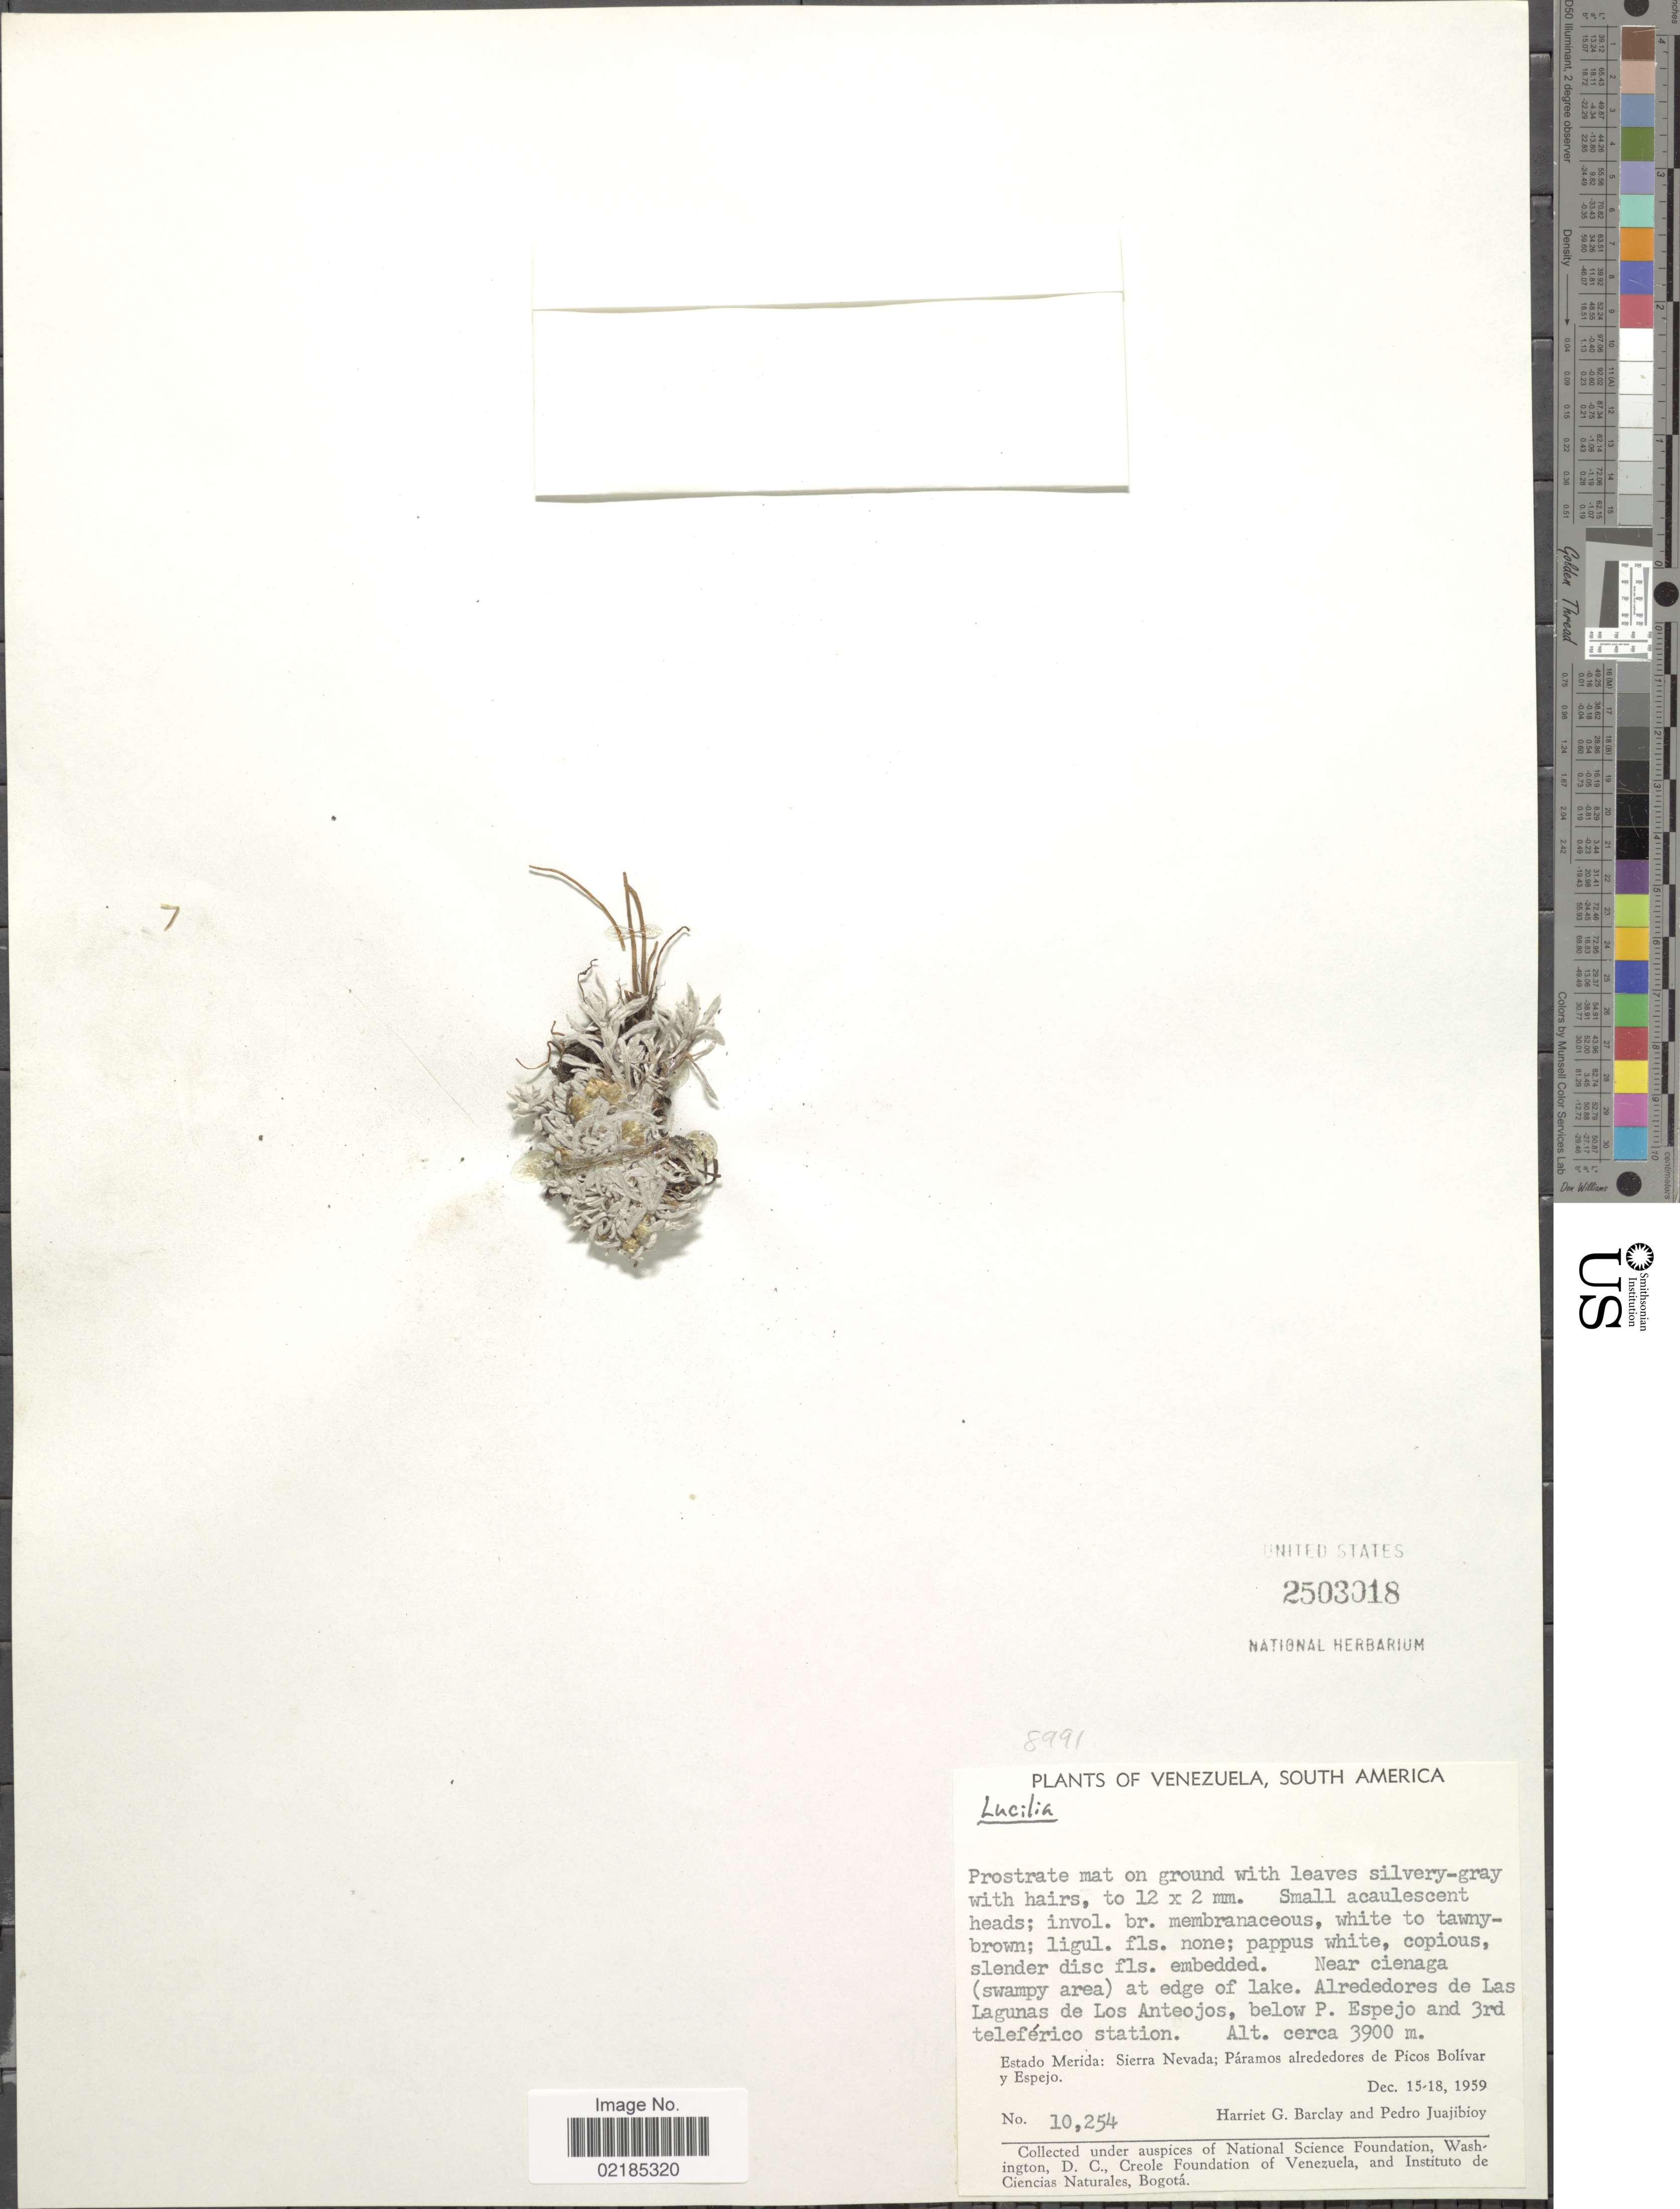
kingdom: Plantae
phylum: Tracheophyta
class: Magnoliopsida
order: Asterales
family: Asteraceae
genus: Lucilia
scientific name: Lucilia venezuelensis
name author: Steyerm.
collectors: H. G. Barclay & P. Juajibioy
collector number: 10254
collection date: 1959-12-15/1959-12-18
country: Venezuela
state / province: Mérida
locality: Sierra Nevada; Paramos alrededores de Picos Bolivar y Espejo, at edge of lake. Alrededores de Las Lagunas de Los Anteojos, below P. Espejo and 3rd teleferico station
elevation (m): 3900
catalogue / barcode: US 2503018